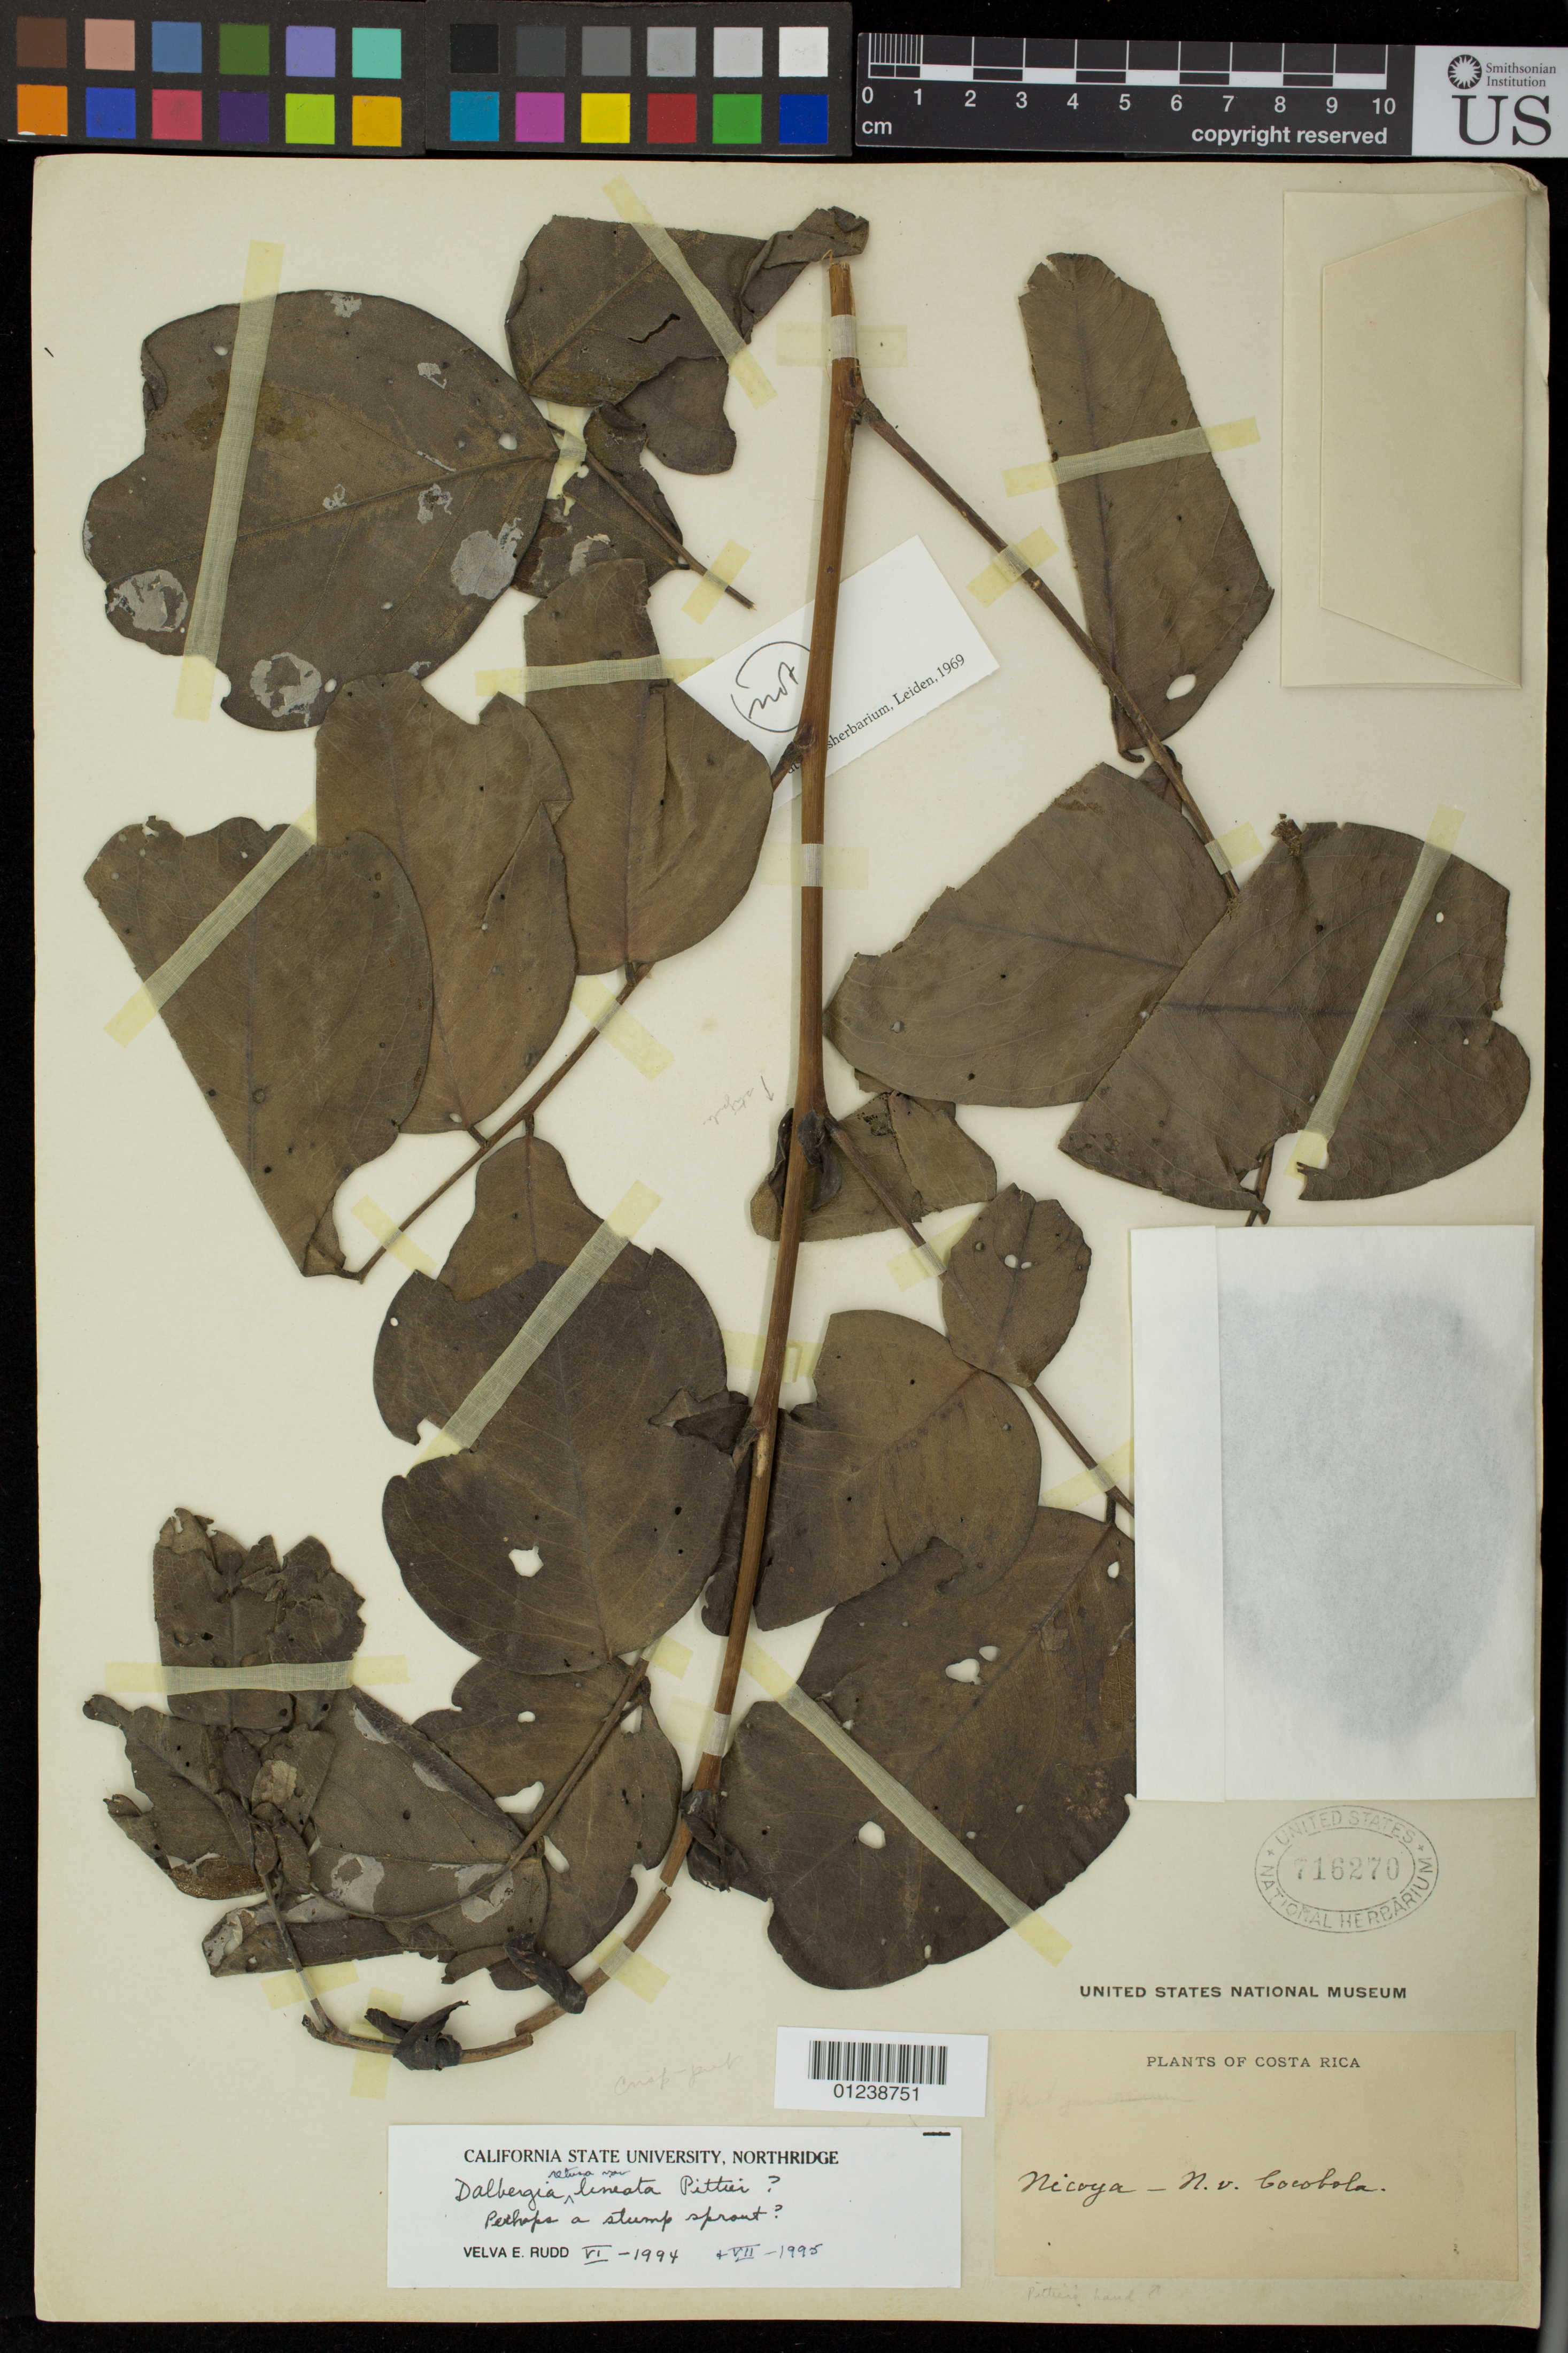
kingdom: Plantae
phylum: Tracheophyta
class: Magnoliopsida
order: Fabales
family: Fabaceae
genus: Dalbergia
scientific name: Dalbergia retusa var. lineata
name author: (Pittier) Rudd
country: Costa Rica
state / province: Guanacaste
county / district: Nicoya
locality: Nicoya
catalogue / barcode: US 716270